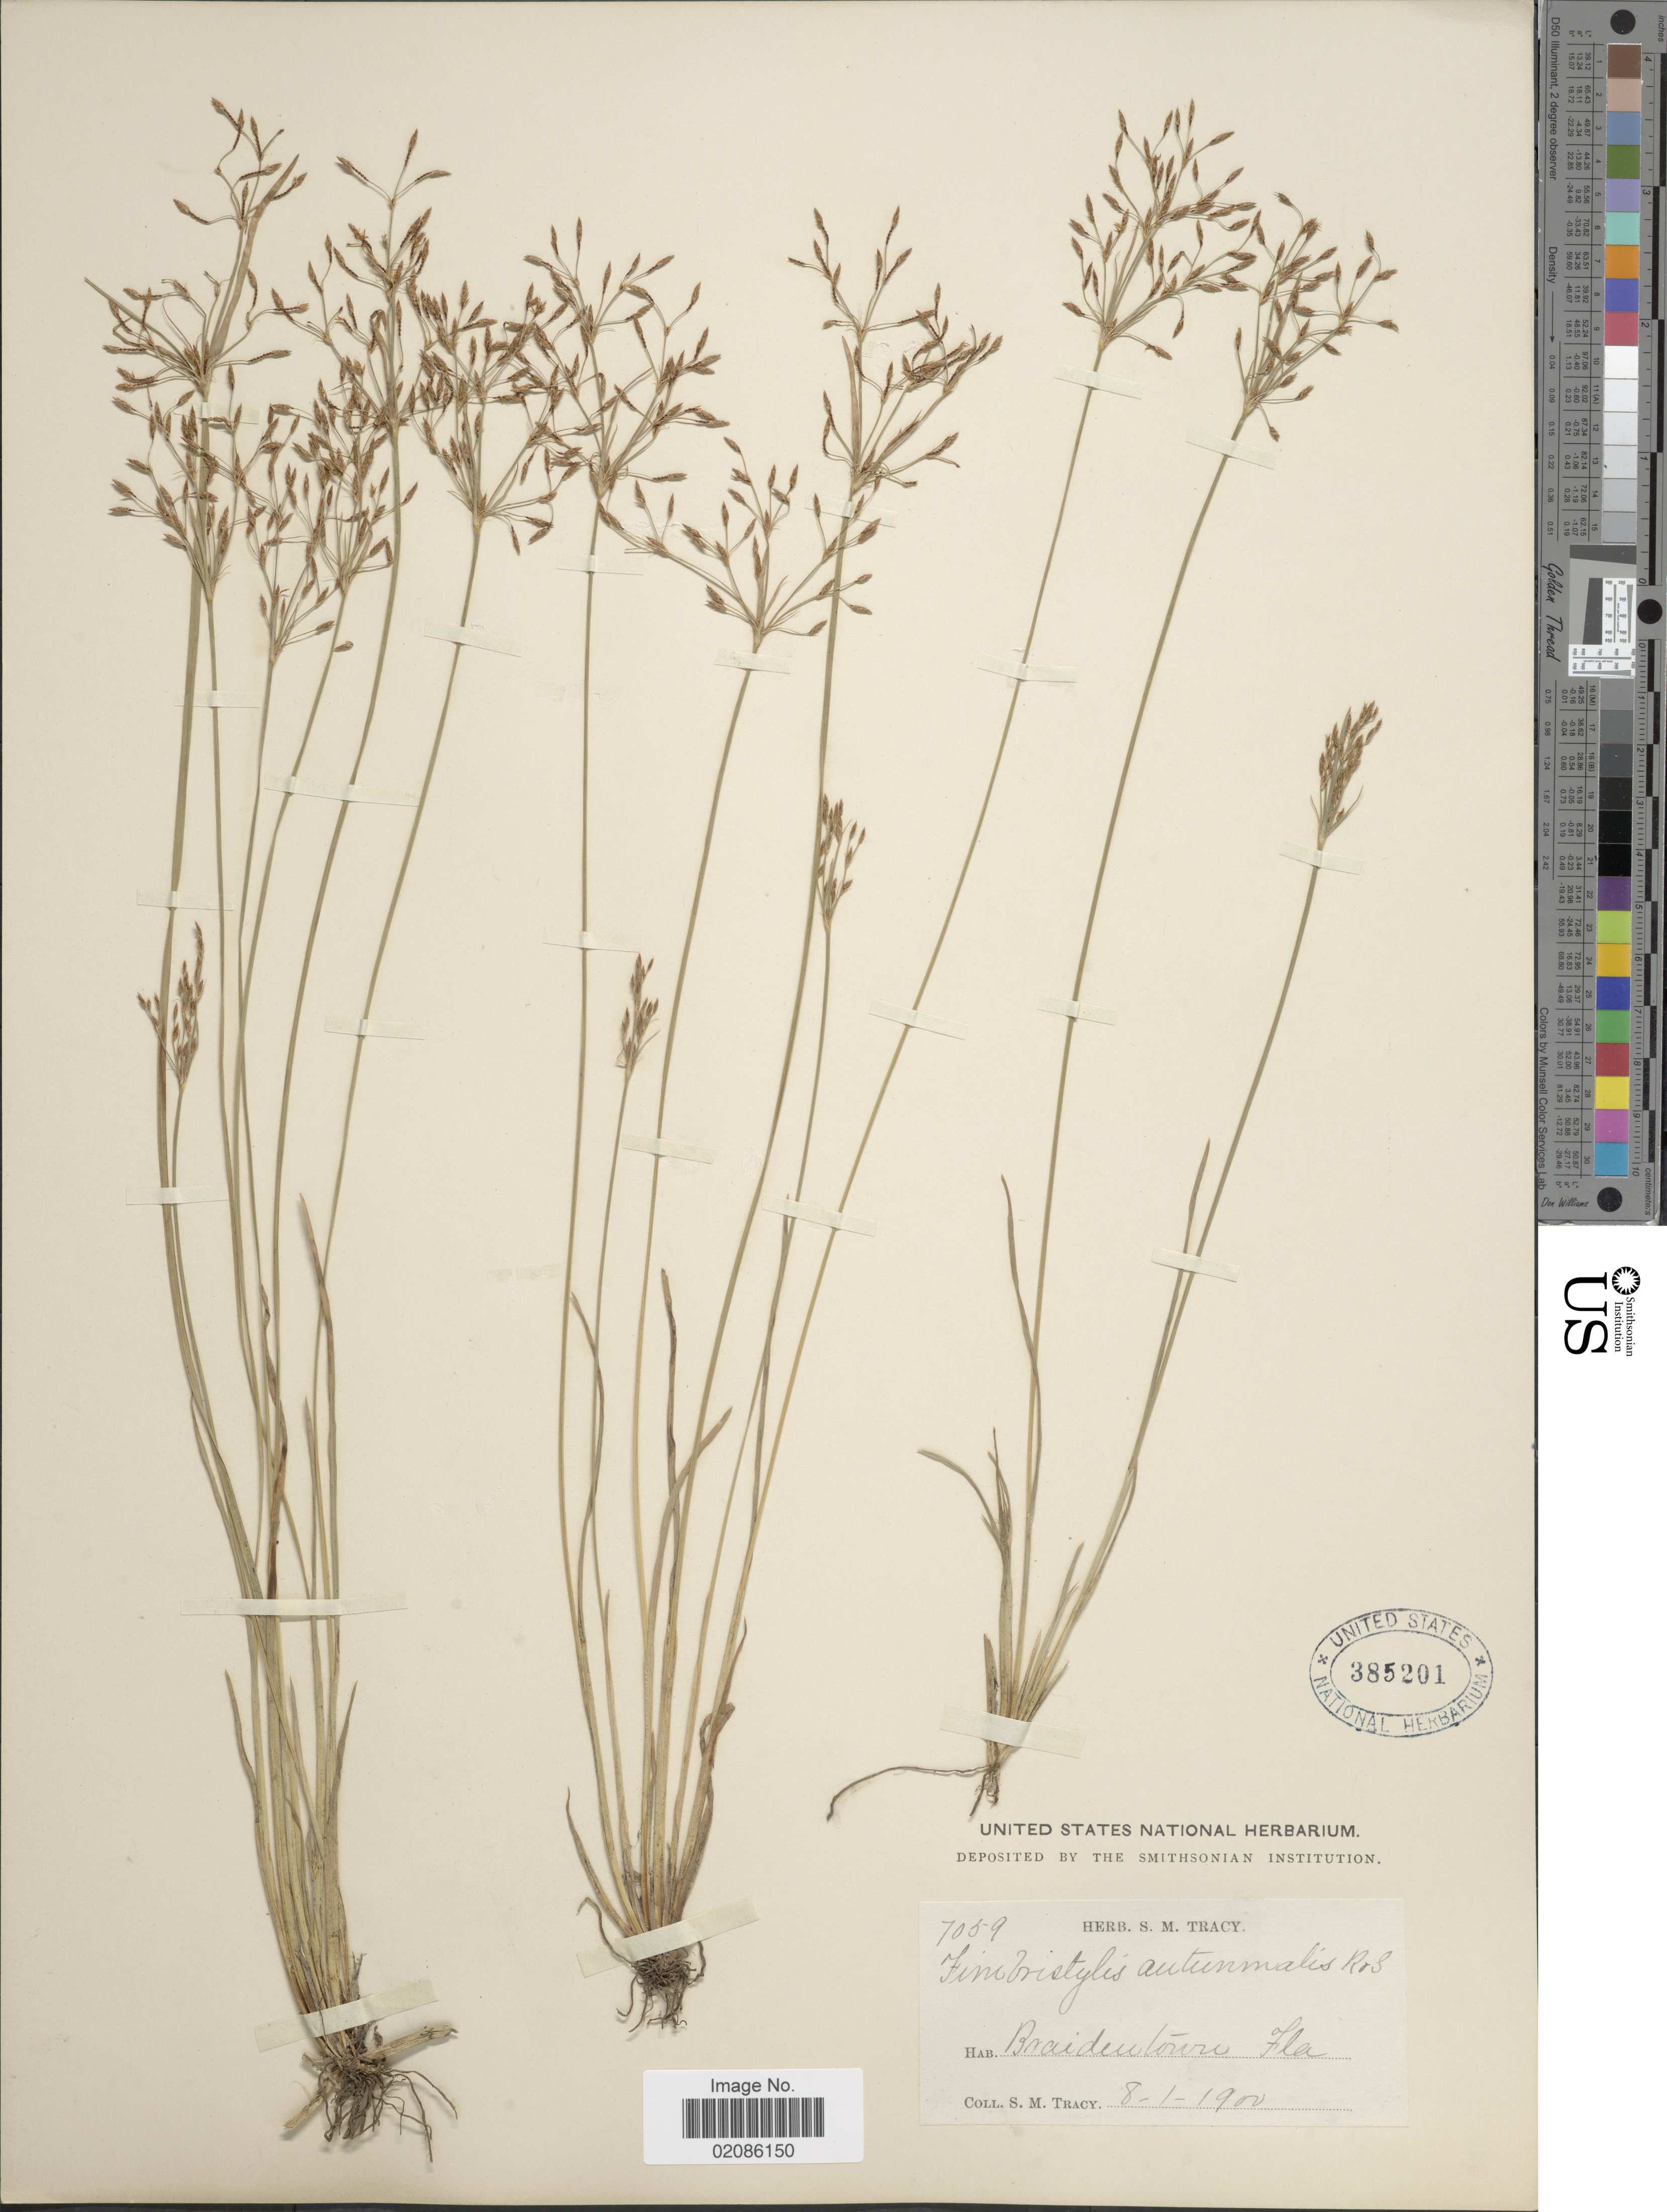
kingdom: Plantae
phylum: Tracheophyta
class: Liliopsida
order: Poales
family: Cyperaceae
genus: Fimbristylis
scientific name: Fimbristylis autumnalis (L.) Roem. & Schult.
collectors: Ex herb. S. M. Tracy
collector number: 7059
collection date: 1900-08-01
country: United States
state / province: Florida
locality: Braidentown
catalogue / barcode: US 385201